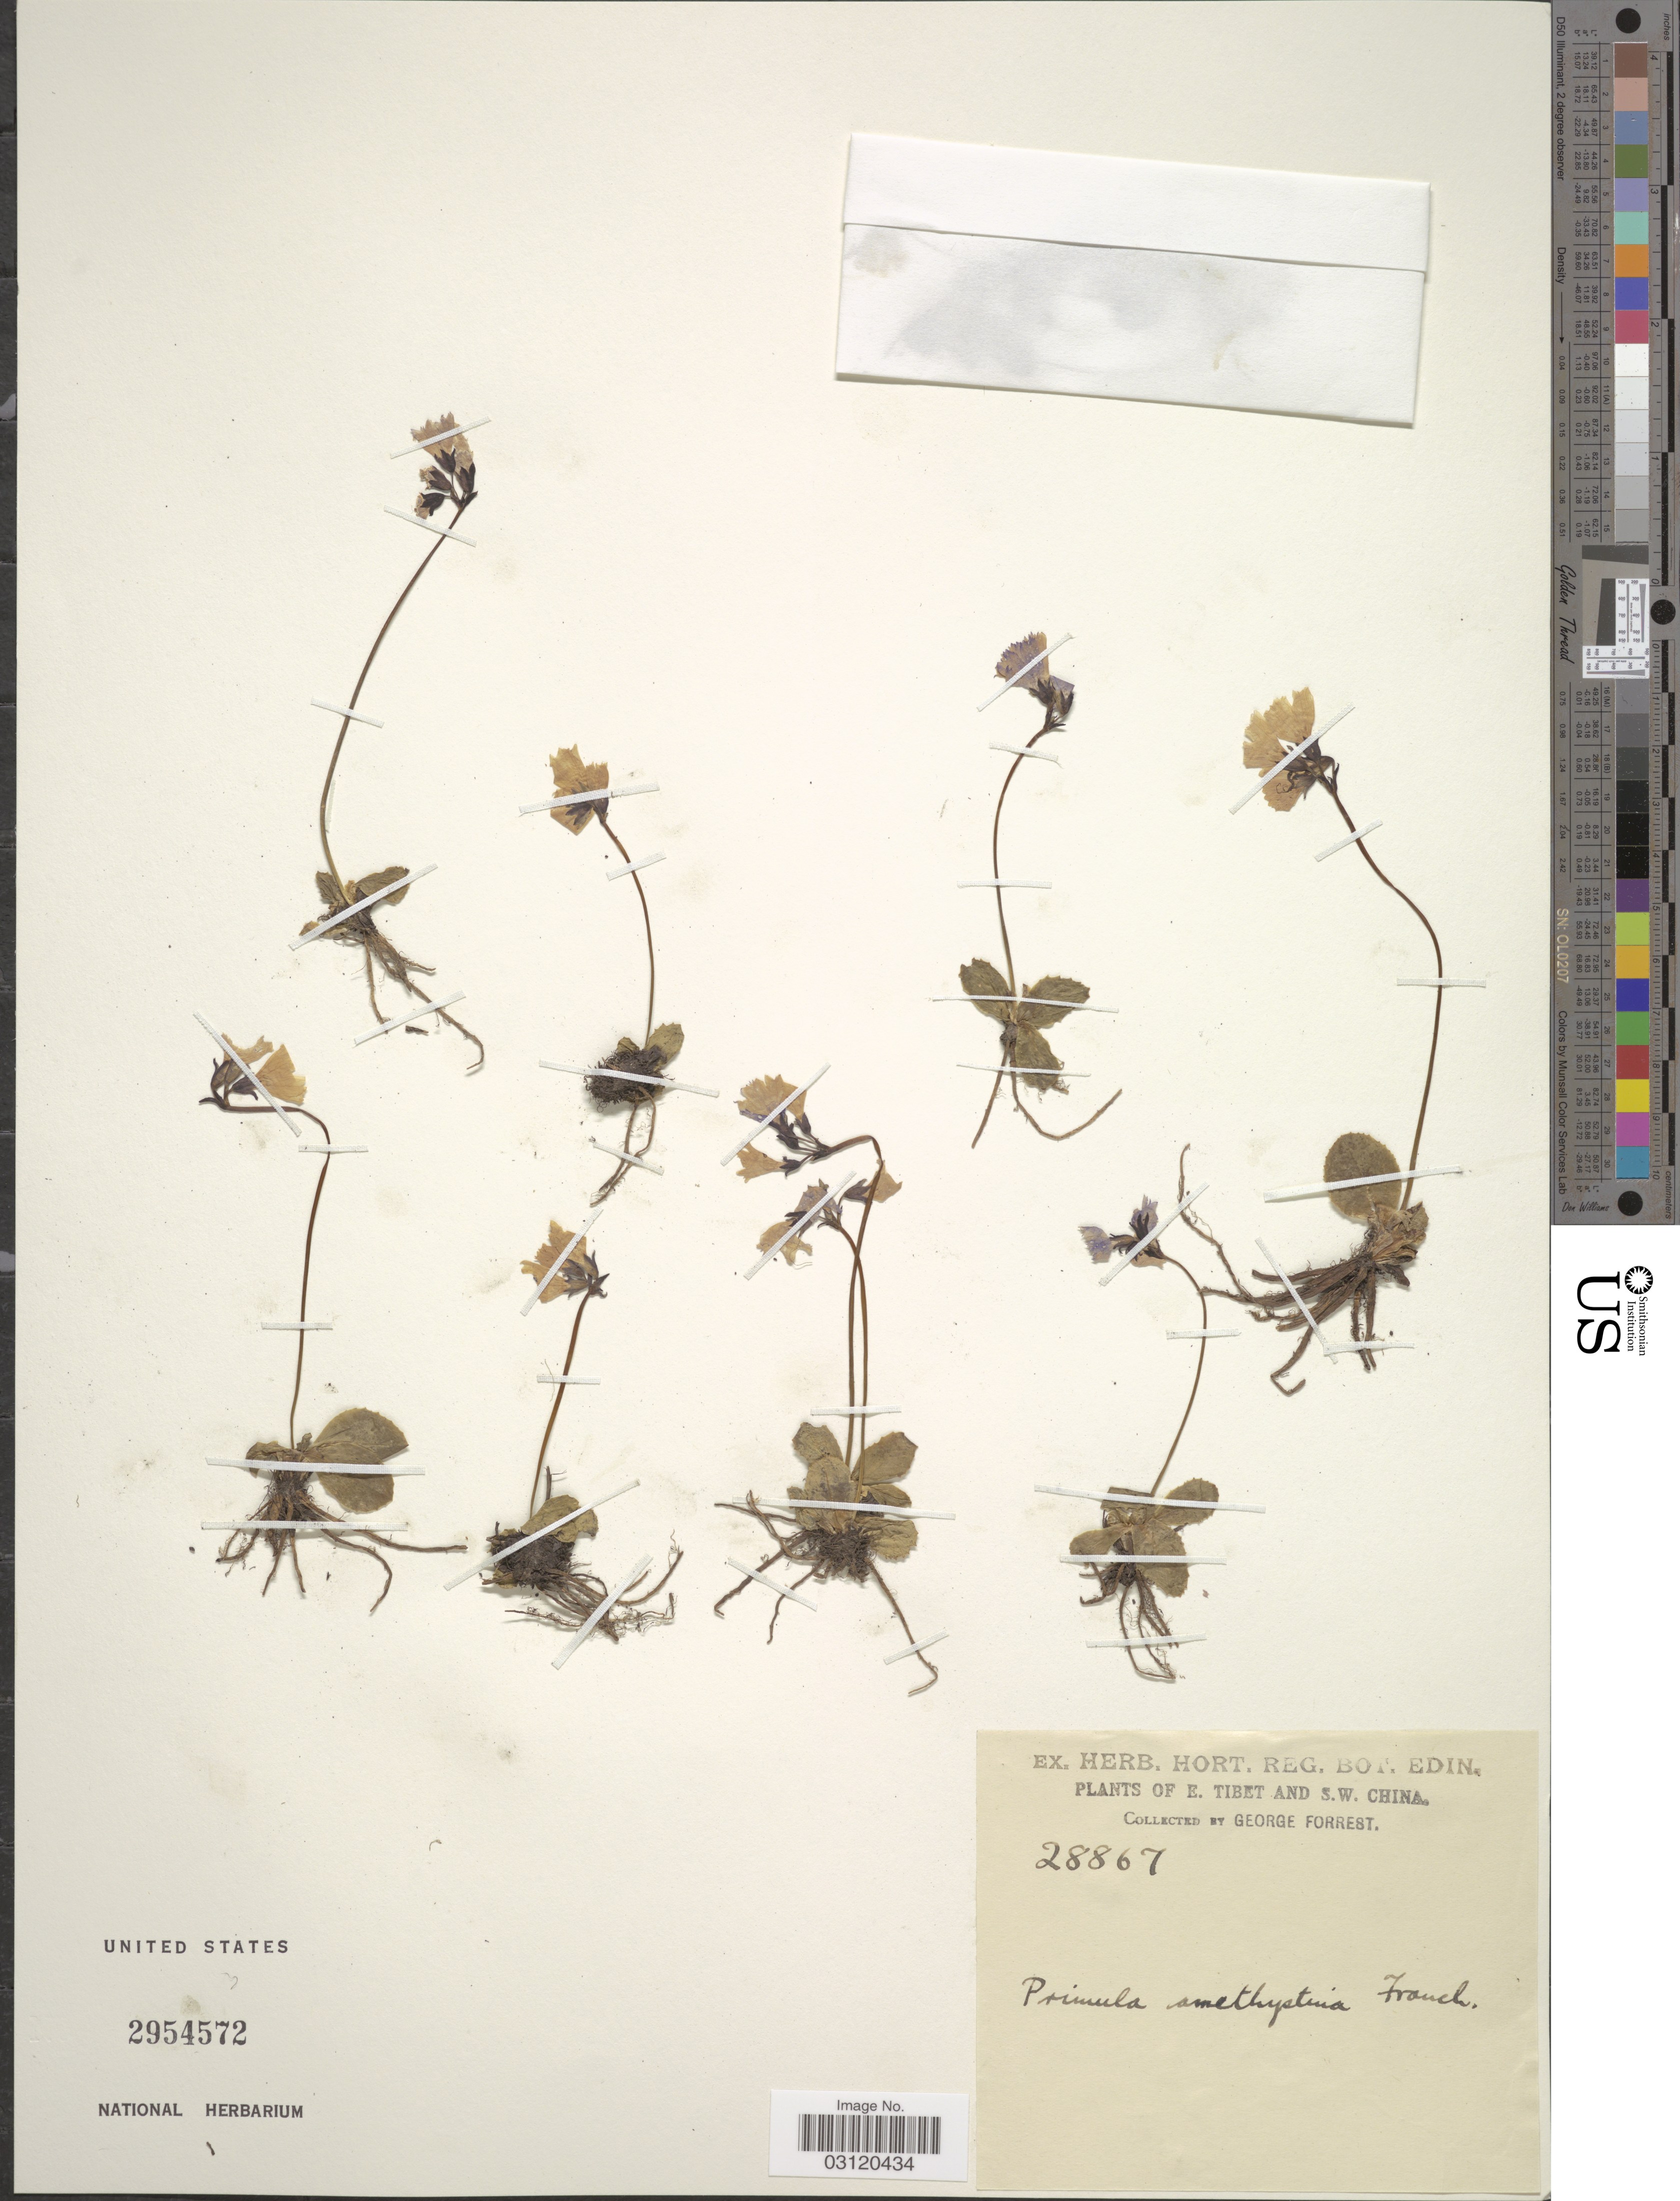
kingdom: Plantae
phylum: Tracheophyta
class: Magnoliopsida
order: Ericales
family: Primulaceae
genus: Primula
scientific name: Primula amethystina subsp. brevifolia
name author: (Forrest) W.W. Sm. & Forrest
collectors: G. Forrest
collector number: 28867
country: China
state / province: Xizang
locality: E. Tibet and S.W. China.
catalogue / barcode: US 2954572